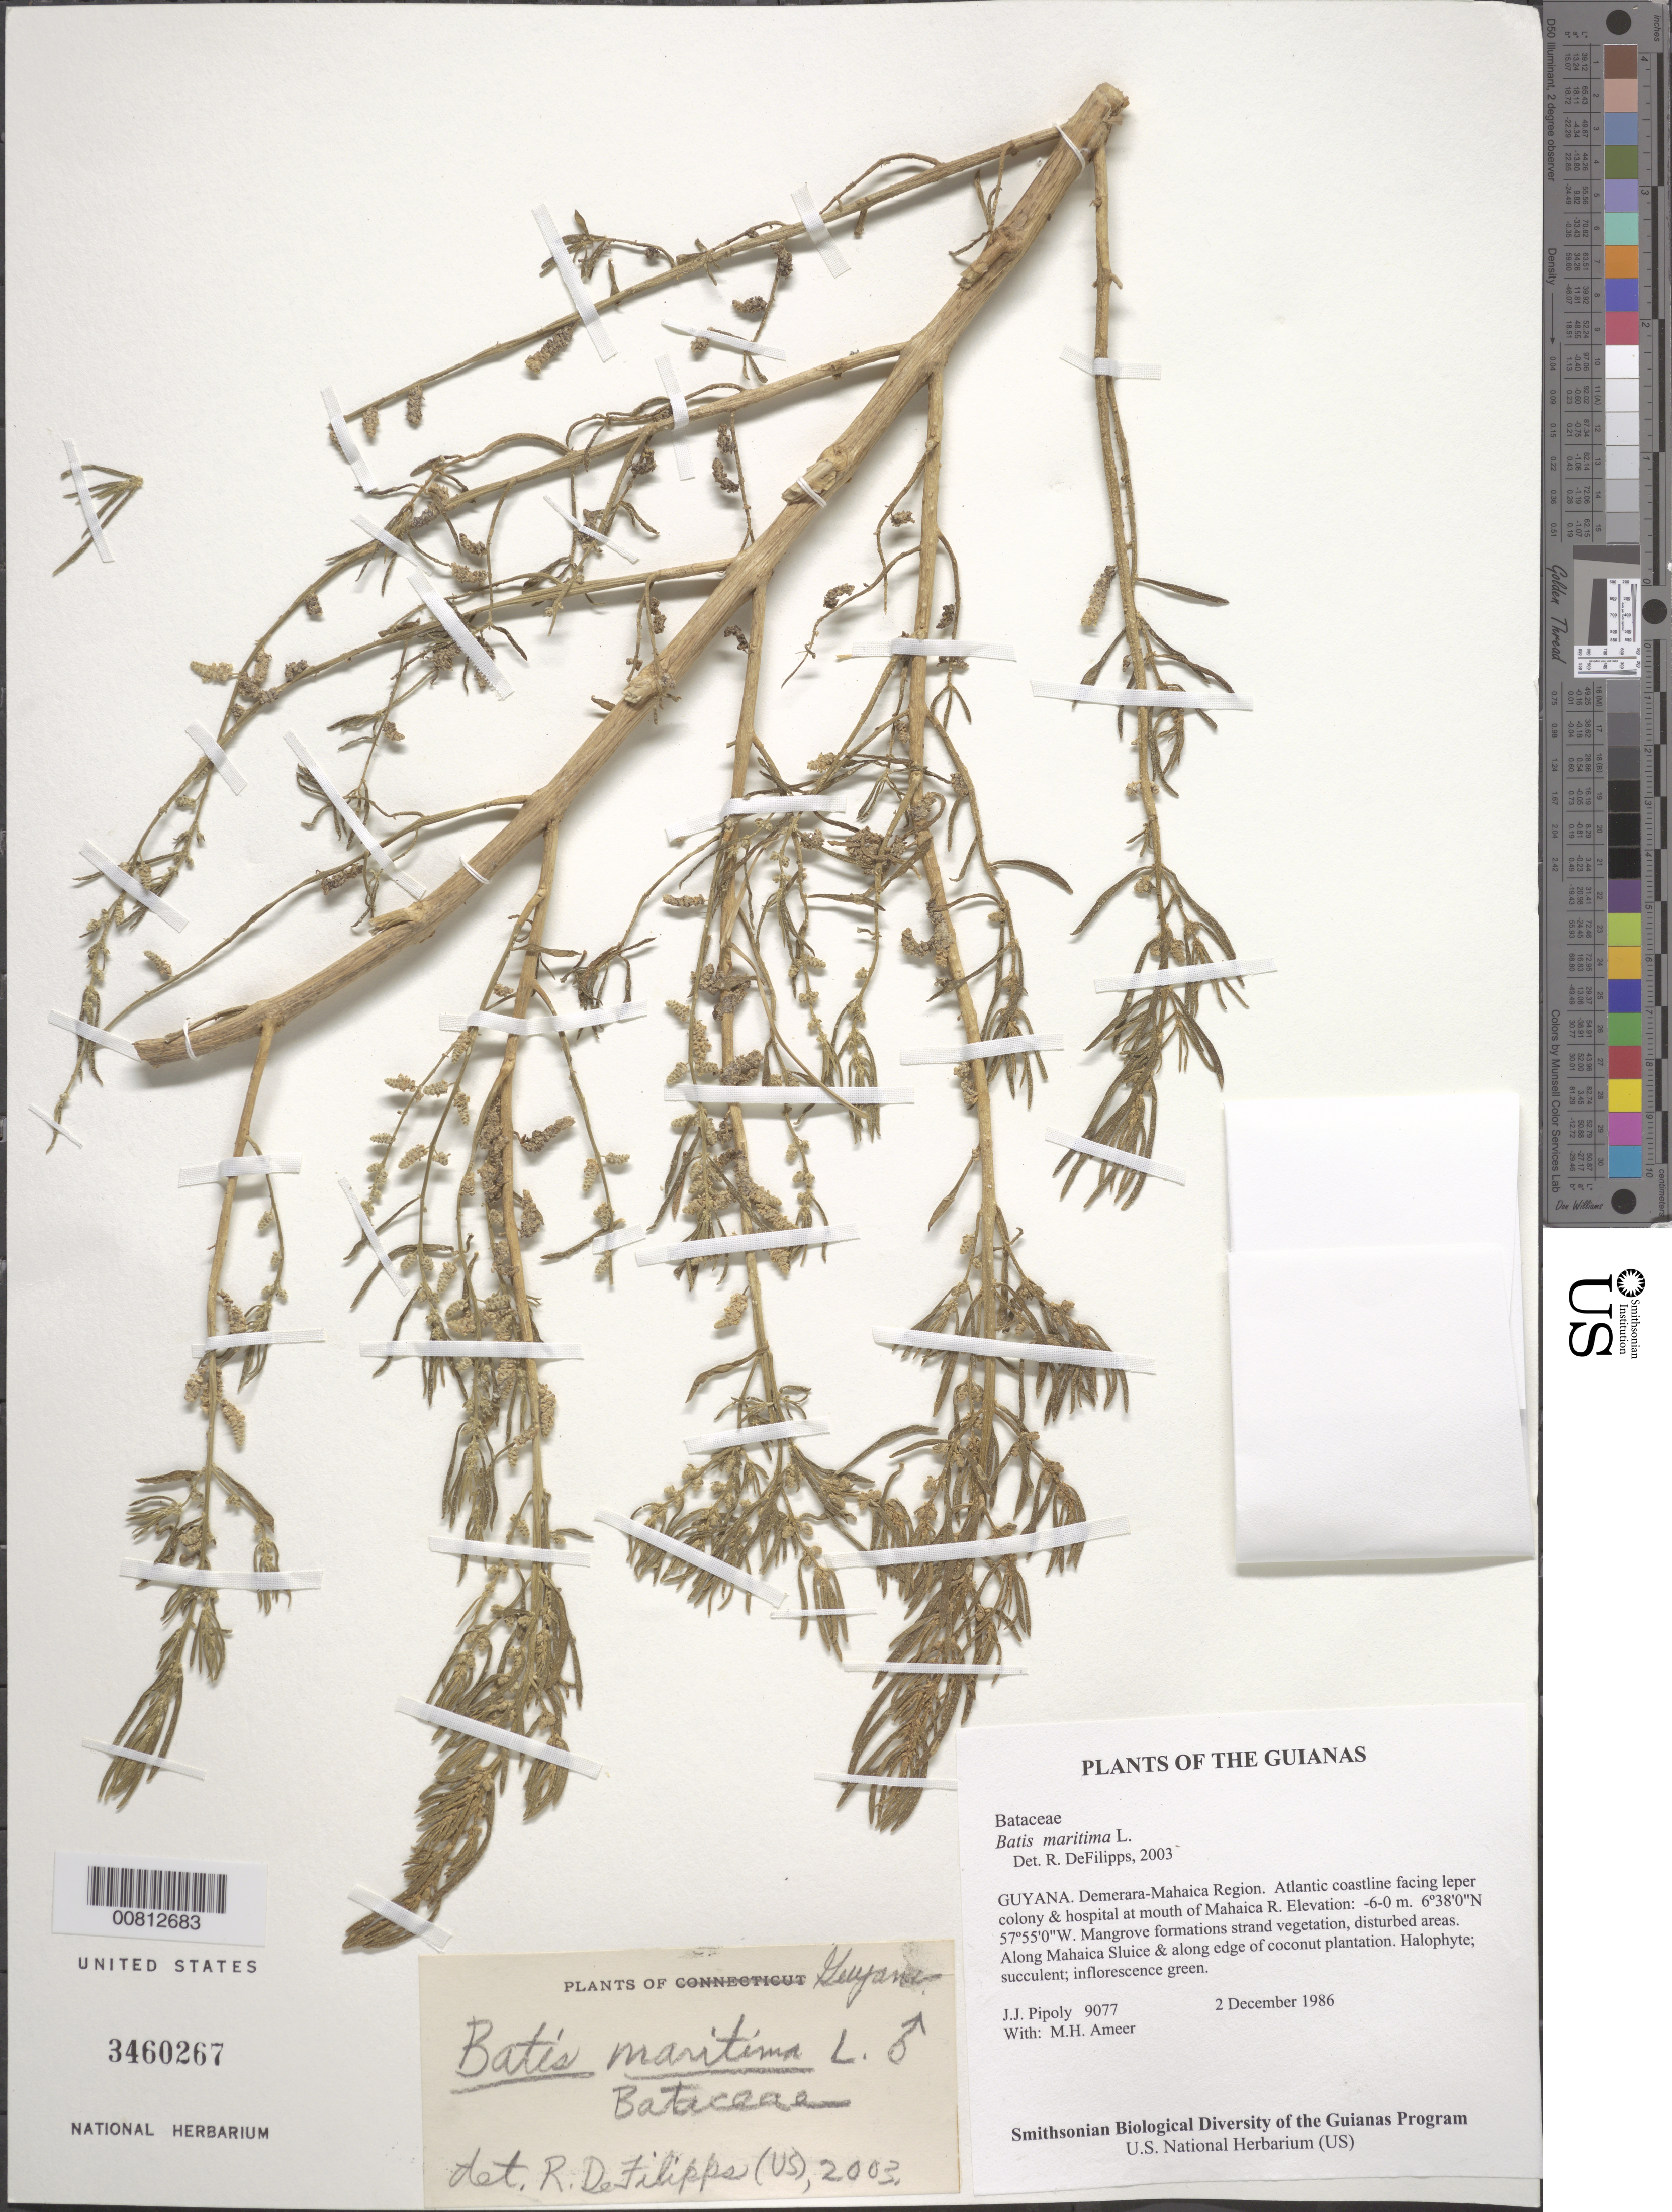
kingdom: Plantae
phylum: Tracheophyta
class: Magnoliopsida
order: Brassicales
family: Bataceae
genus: Batis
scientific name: Batis maritima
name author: L.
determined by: DeFilipps, R. A.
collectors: J. J. Pipoly & M. Ameer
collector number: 9077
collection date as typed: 2 December 1986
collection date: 1986-12-02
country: Guyana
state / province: Demerara-Mahaica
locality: Atlantic coastline facing leper colony & hospital at mouth of Mahaica R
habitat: Mangrove formations strand vegetation, disturbed areas. Along Mahaica Sluice & along edge of coconut plantation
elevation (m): -6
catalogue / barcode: US 3460267